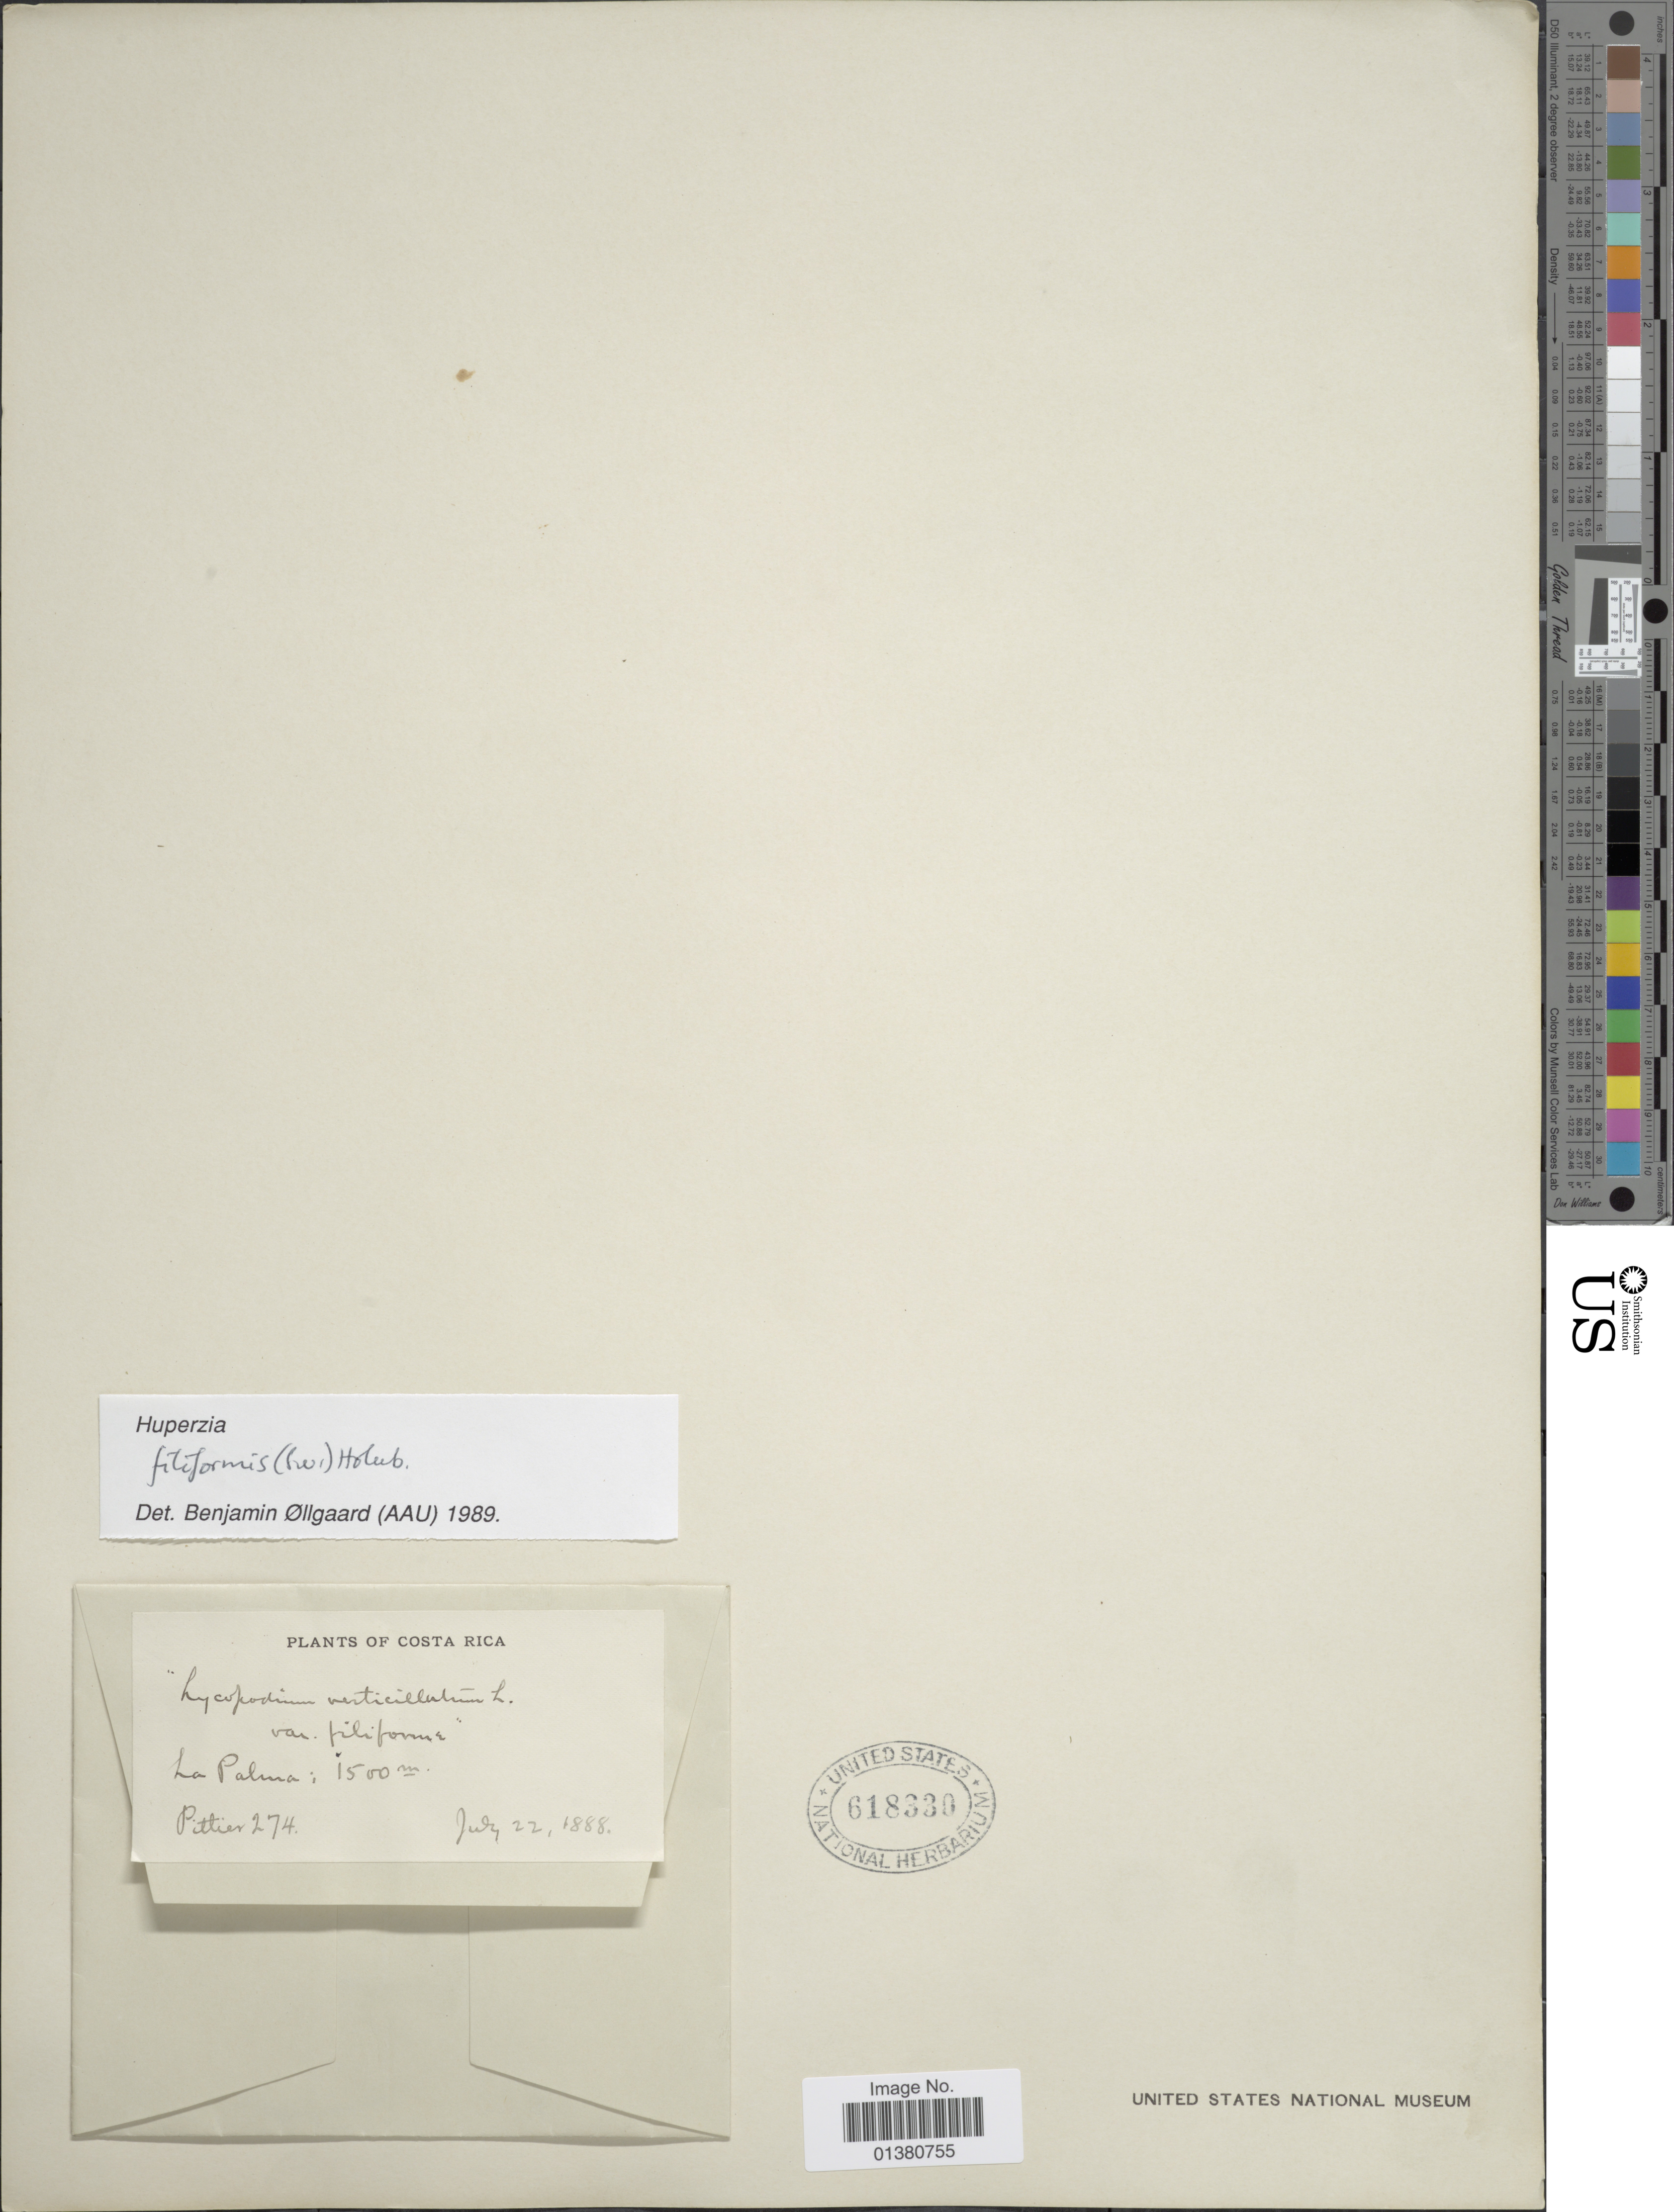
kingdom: Plantae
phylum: Tracheophyta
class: Lycopodiopsida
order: Lycopodiales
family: Lycopodiaceae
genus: Phlegmariurus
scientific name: Phlegmariurus filiformis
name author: (Sw.) W.H. Wagner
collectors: Pittier, --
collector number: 274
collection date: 1888-07-22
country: Costa Rica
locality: La Palma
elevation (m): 1500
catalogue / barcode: US 618330